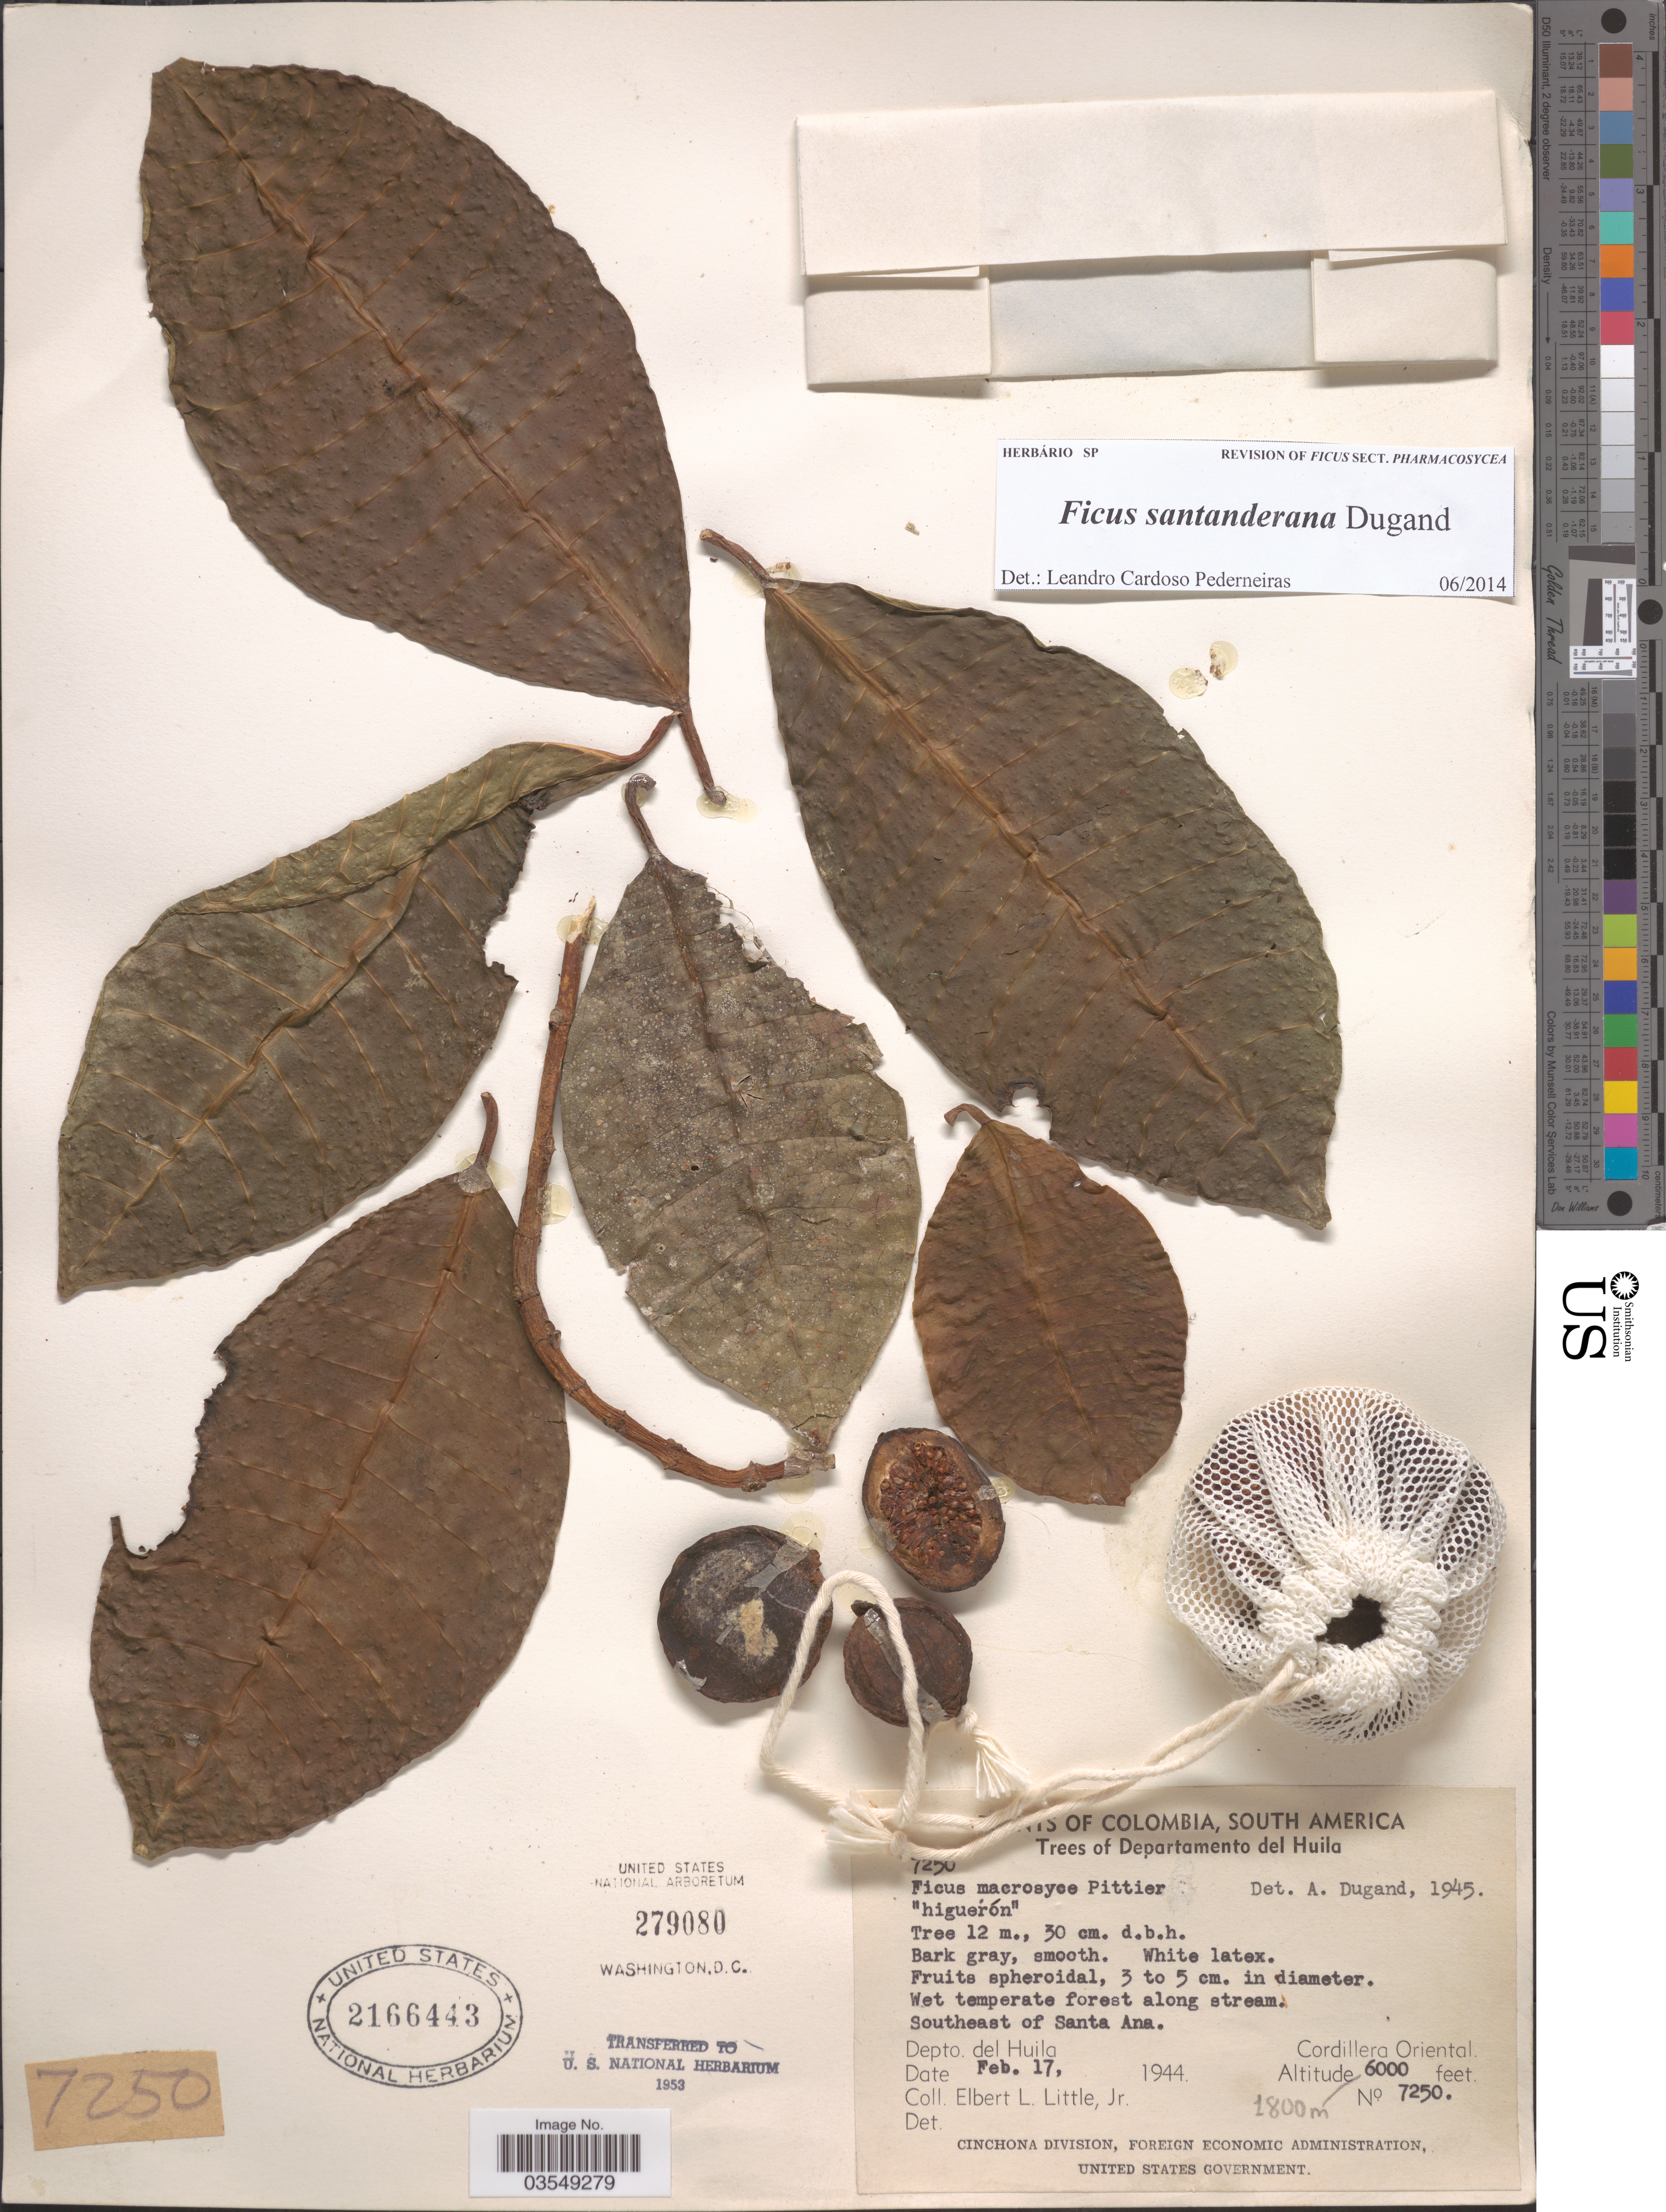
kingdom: Plantae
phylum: Tracheophyta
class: Magnoliopsida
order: Rosales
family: Moraceae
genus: Ficus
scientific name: Ficus santanderana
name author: Dugand G.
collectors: E. L. Little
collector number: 7250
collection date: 1944-02-17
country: Colombia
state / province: Huila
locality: Southeast of Santa Ana. Departamento del Huila Cordillera Oriental.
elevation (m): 1829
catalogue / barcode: US 2166443